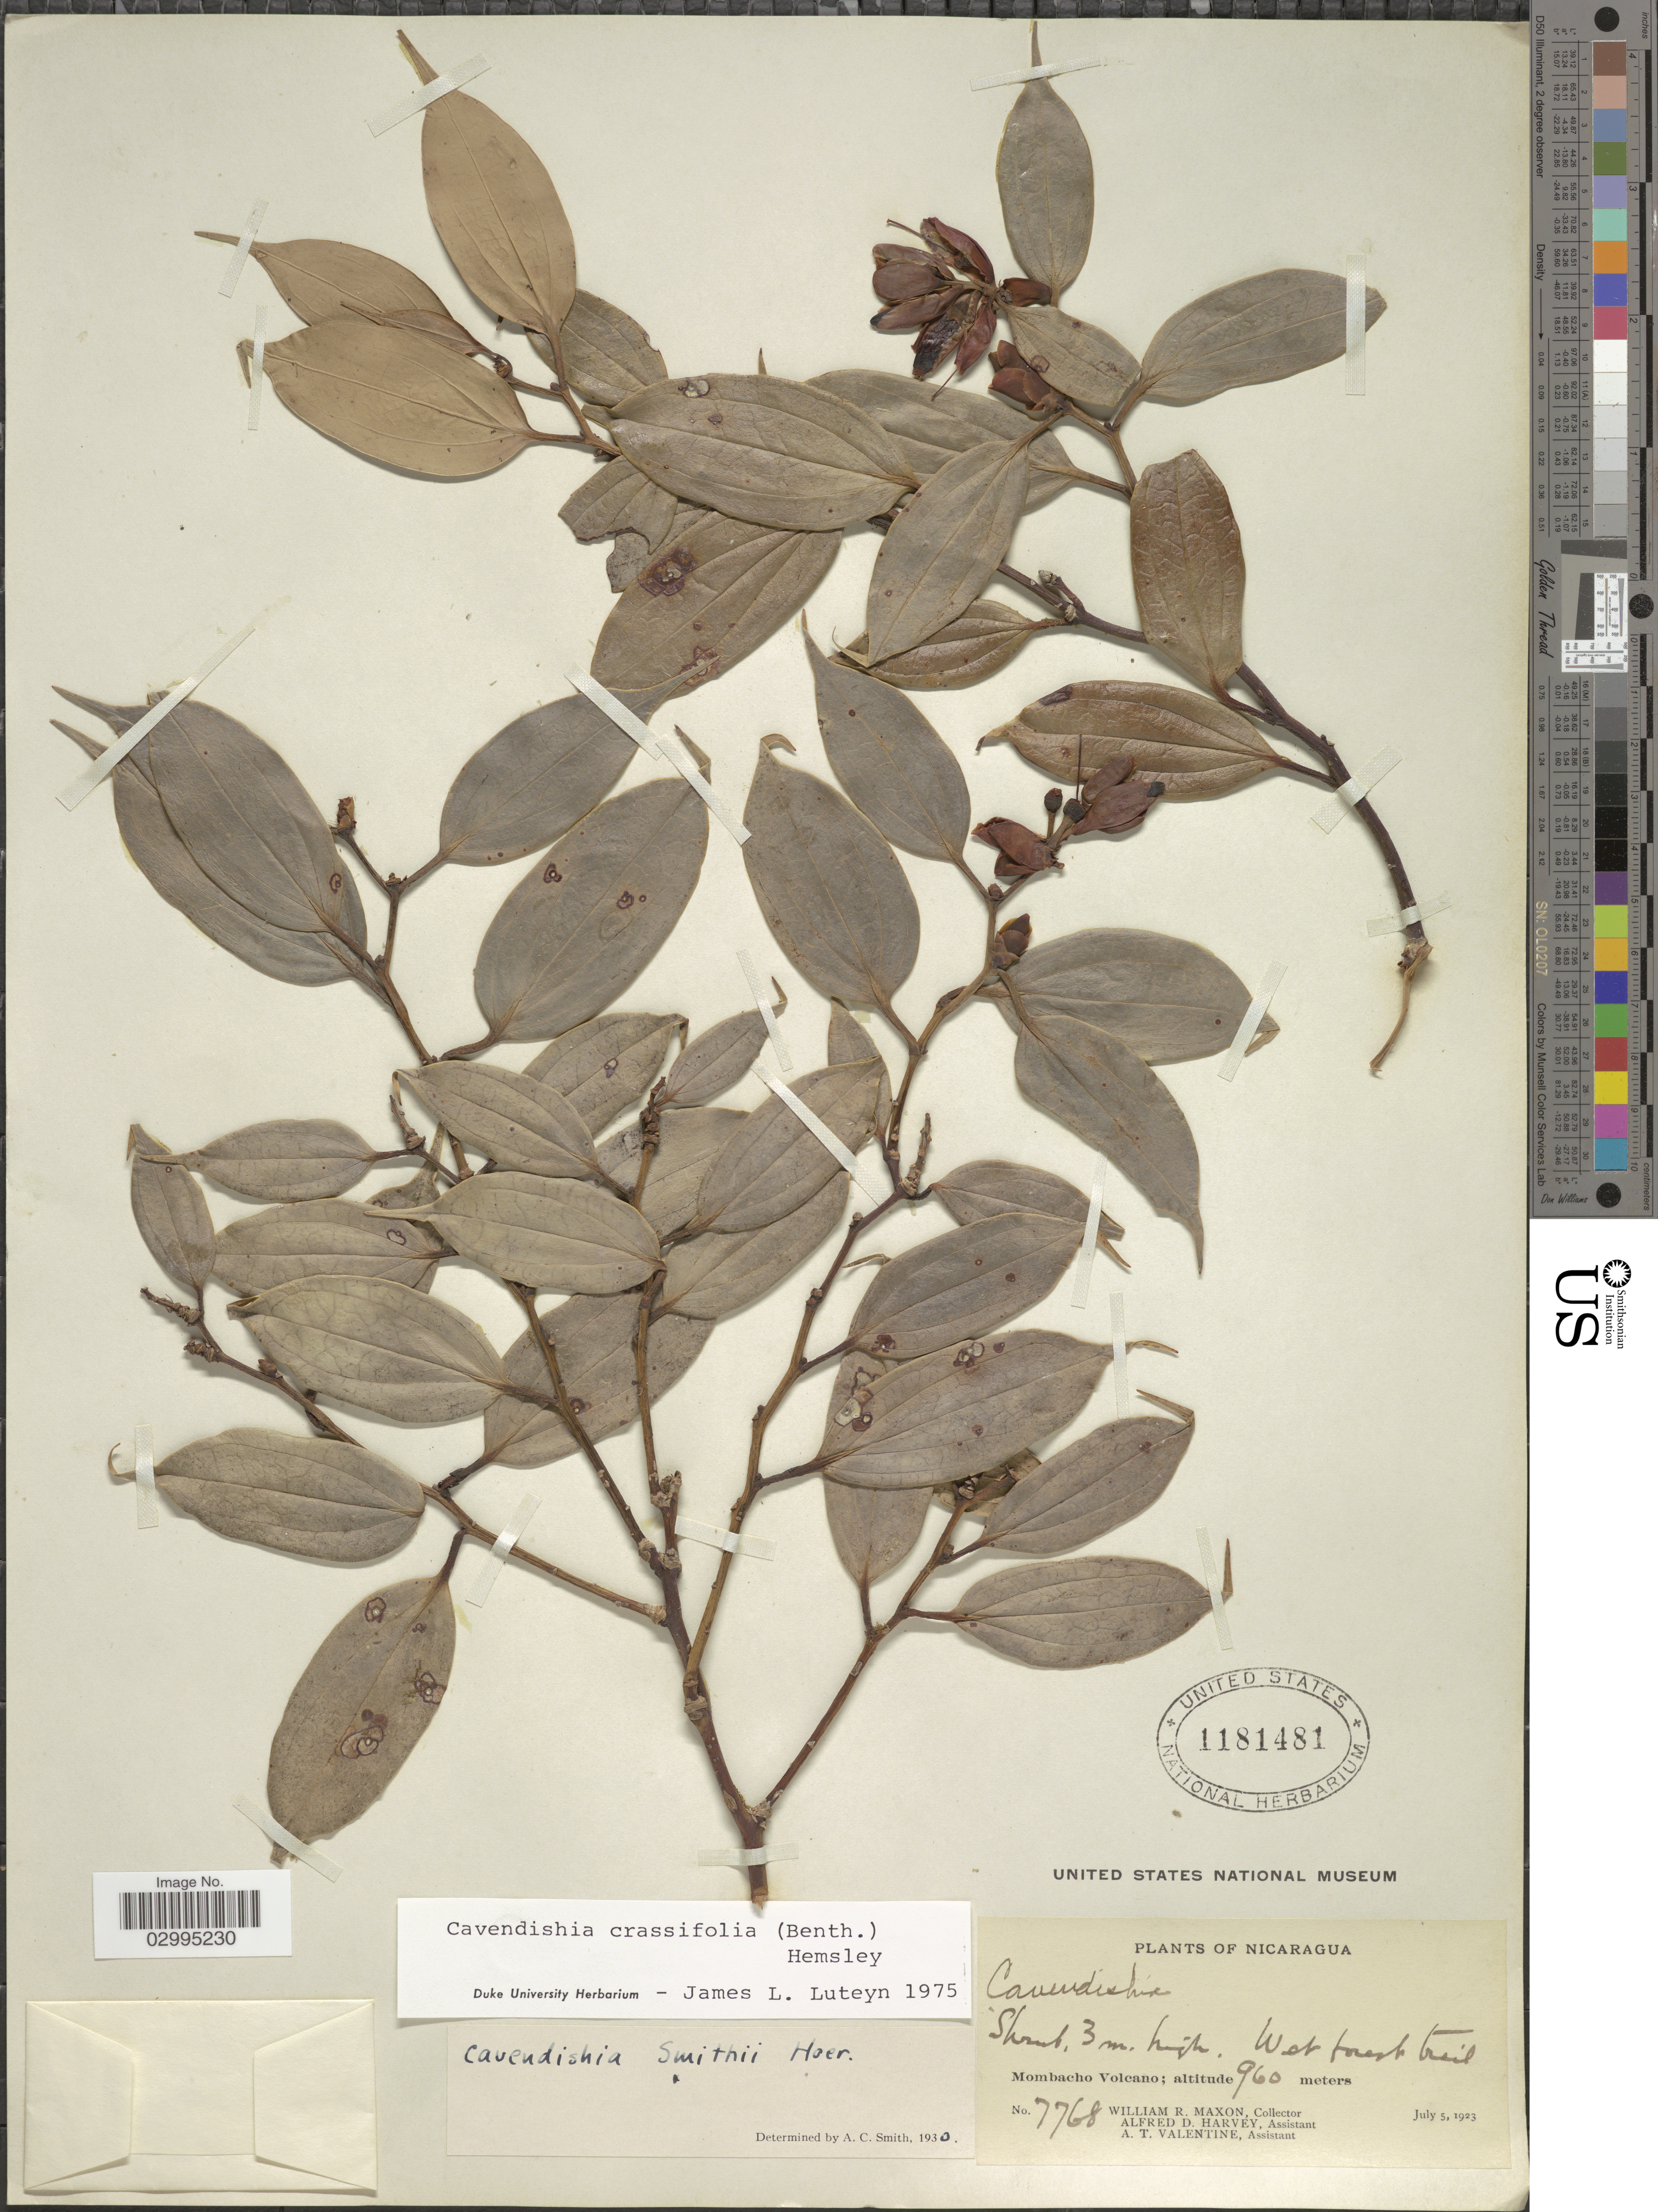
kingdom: Plantae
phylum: Tracheophyta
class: Magnoliopsida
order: Ericales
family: Ericaceae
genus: Cavendishia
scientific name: Cavendishia crassifolia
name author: (Benth.) Hemsl.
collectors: W. R. Maxon, A. D. Harvey & A. Valentine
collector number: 7768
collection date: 1923-07-05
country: Nicaragua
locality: Mombacho Volcano.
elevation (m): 960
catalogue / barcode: US 1181481